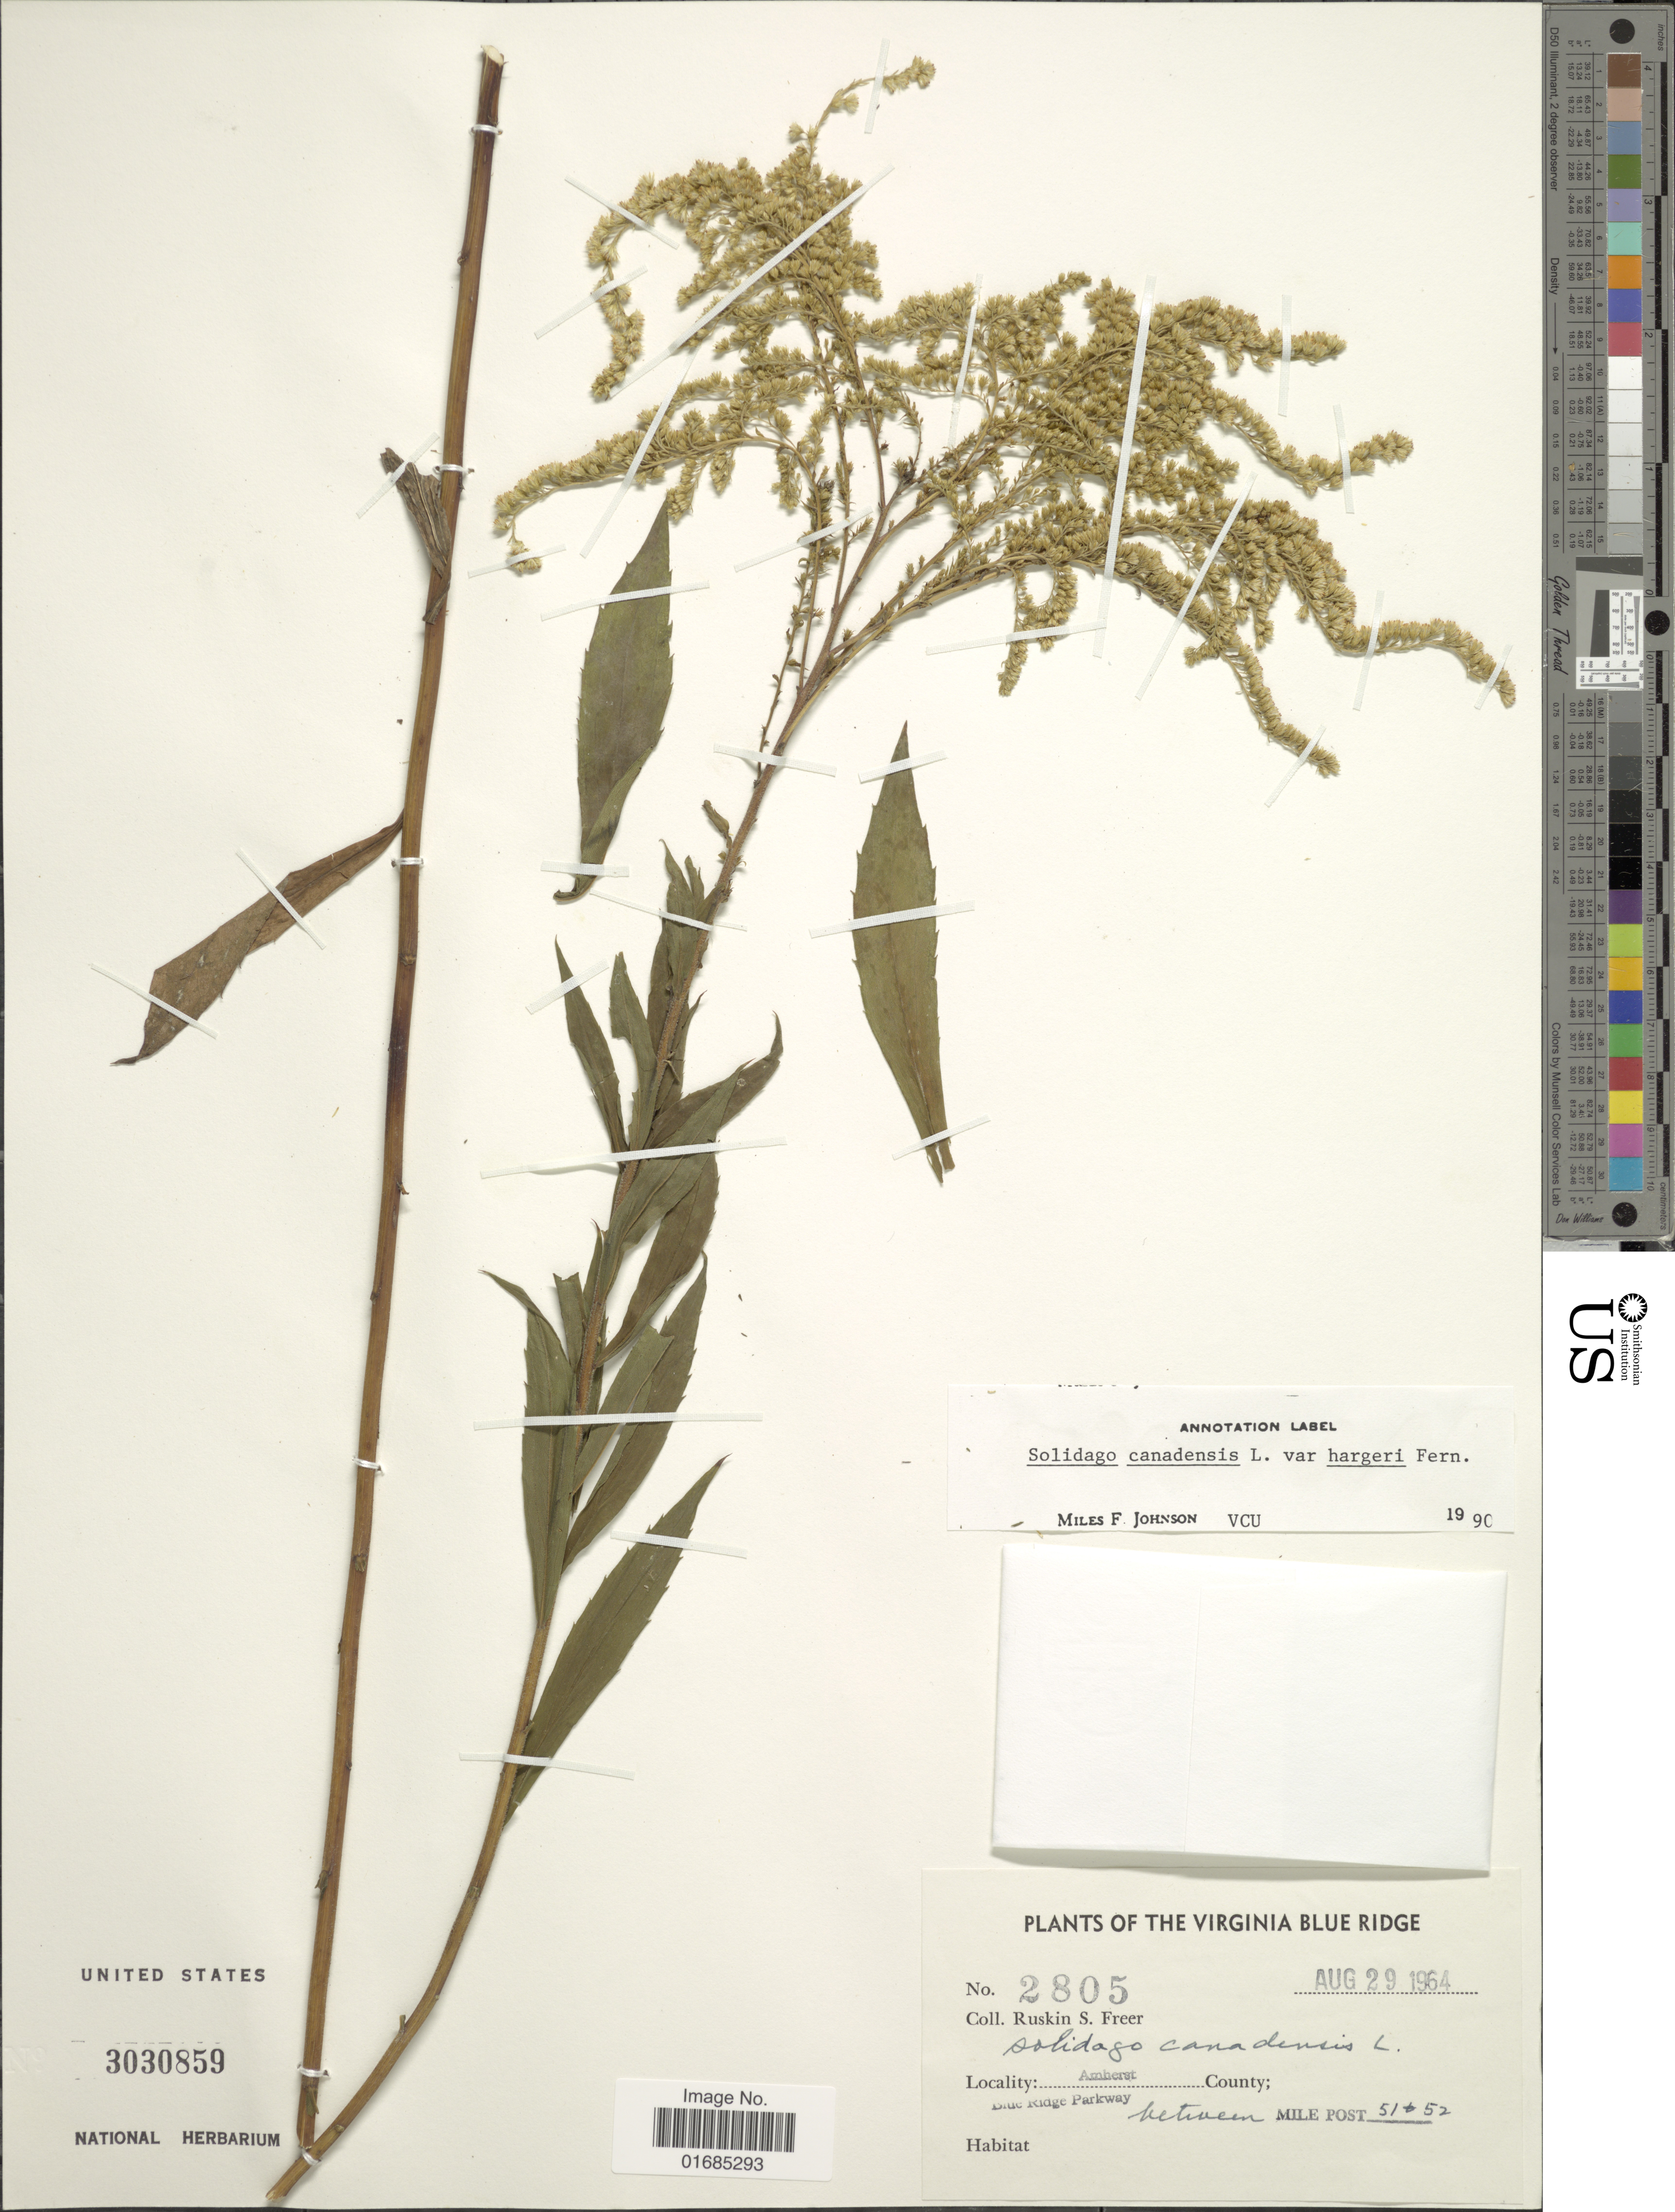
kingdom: Plantae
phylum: Tracheophyta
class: Magnoliopsida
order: Asterales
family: Asteraceae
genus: Solidago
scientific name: Solidago canadensis var. canadensis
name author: L.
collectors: R. Freer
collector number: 2805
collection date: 1964-08-29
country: United States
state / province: Virginia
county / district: Amherst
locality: Virginia Blue Ridge, Amherst County, Blue Ridge Parkway between Mile Post 51+52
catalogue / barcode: US 3030859